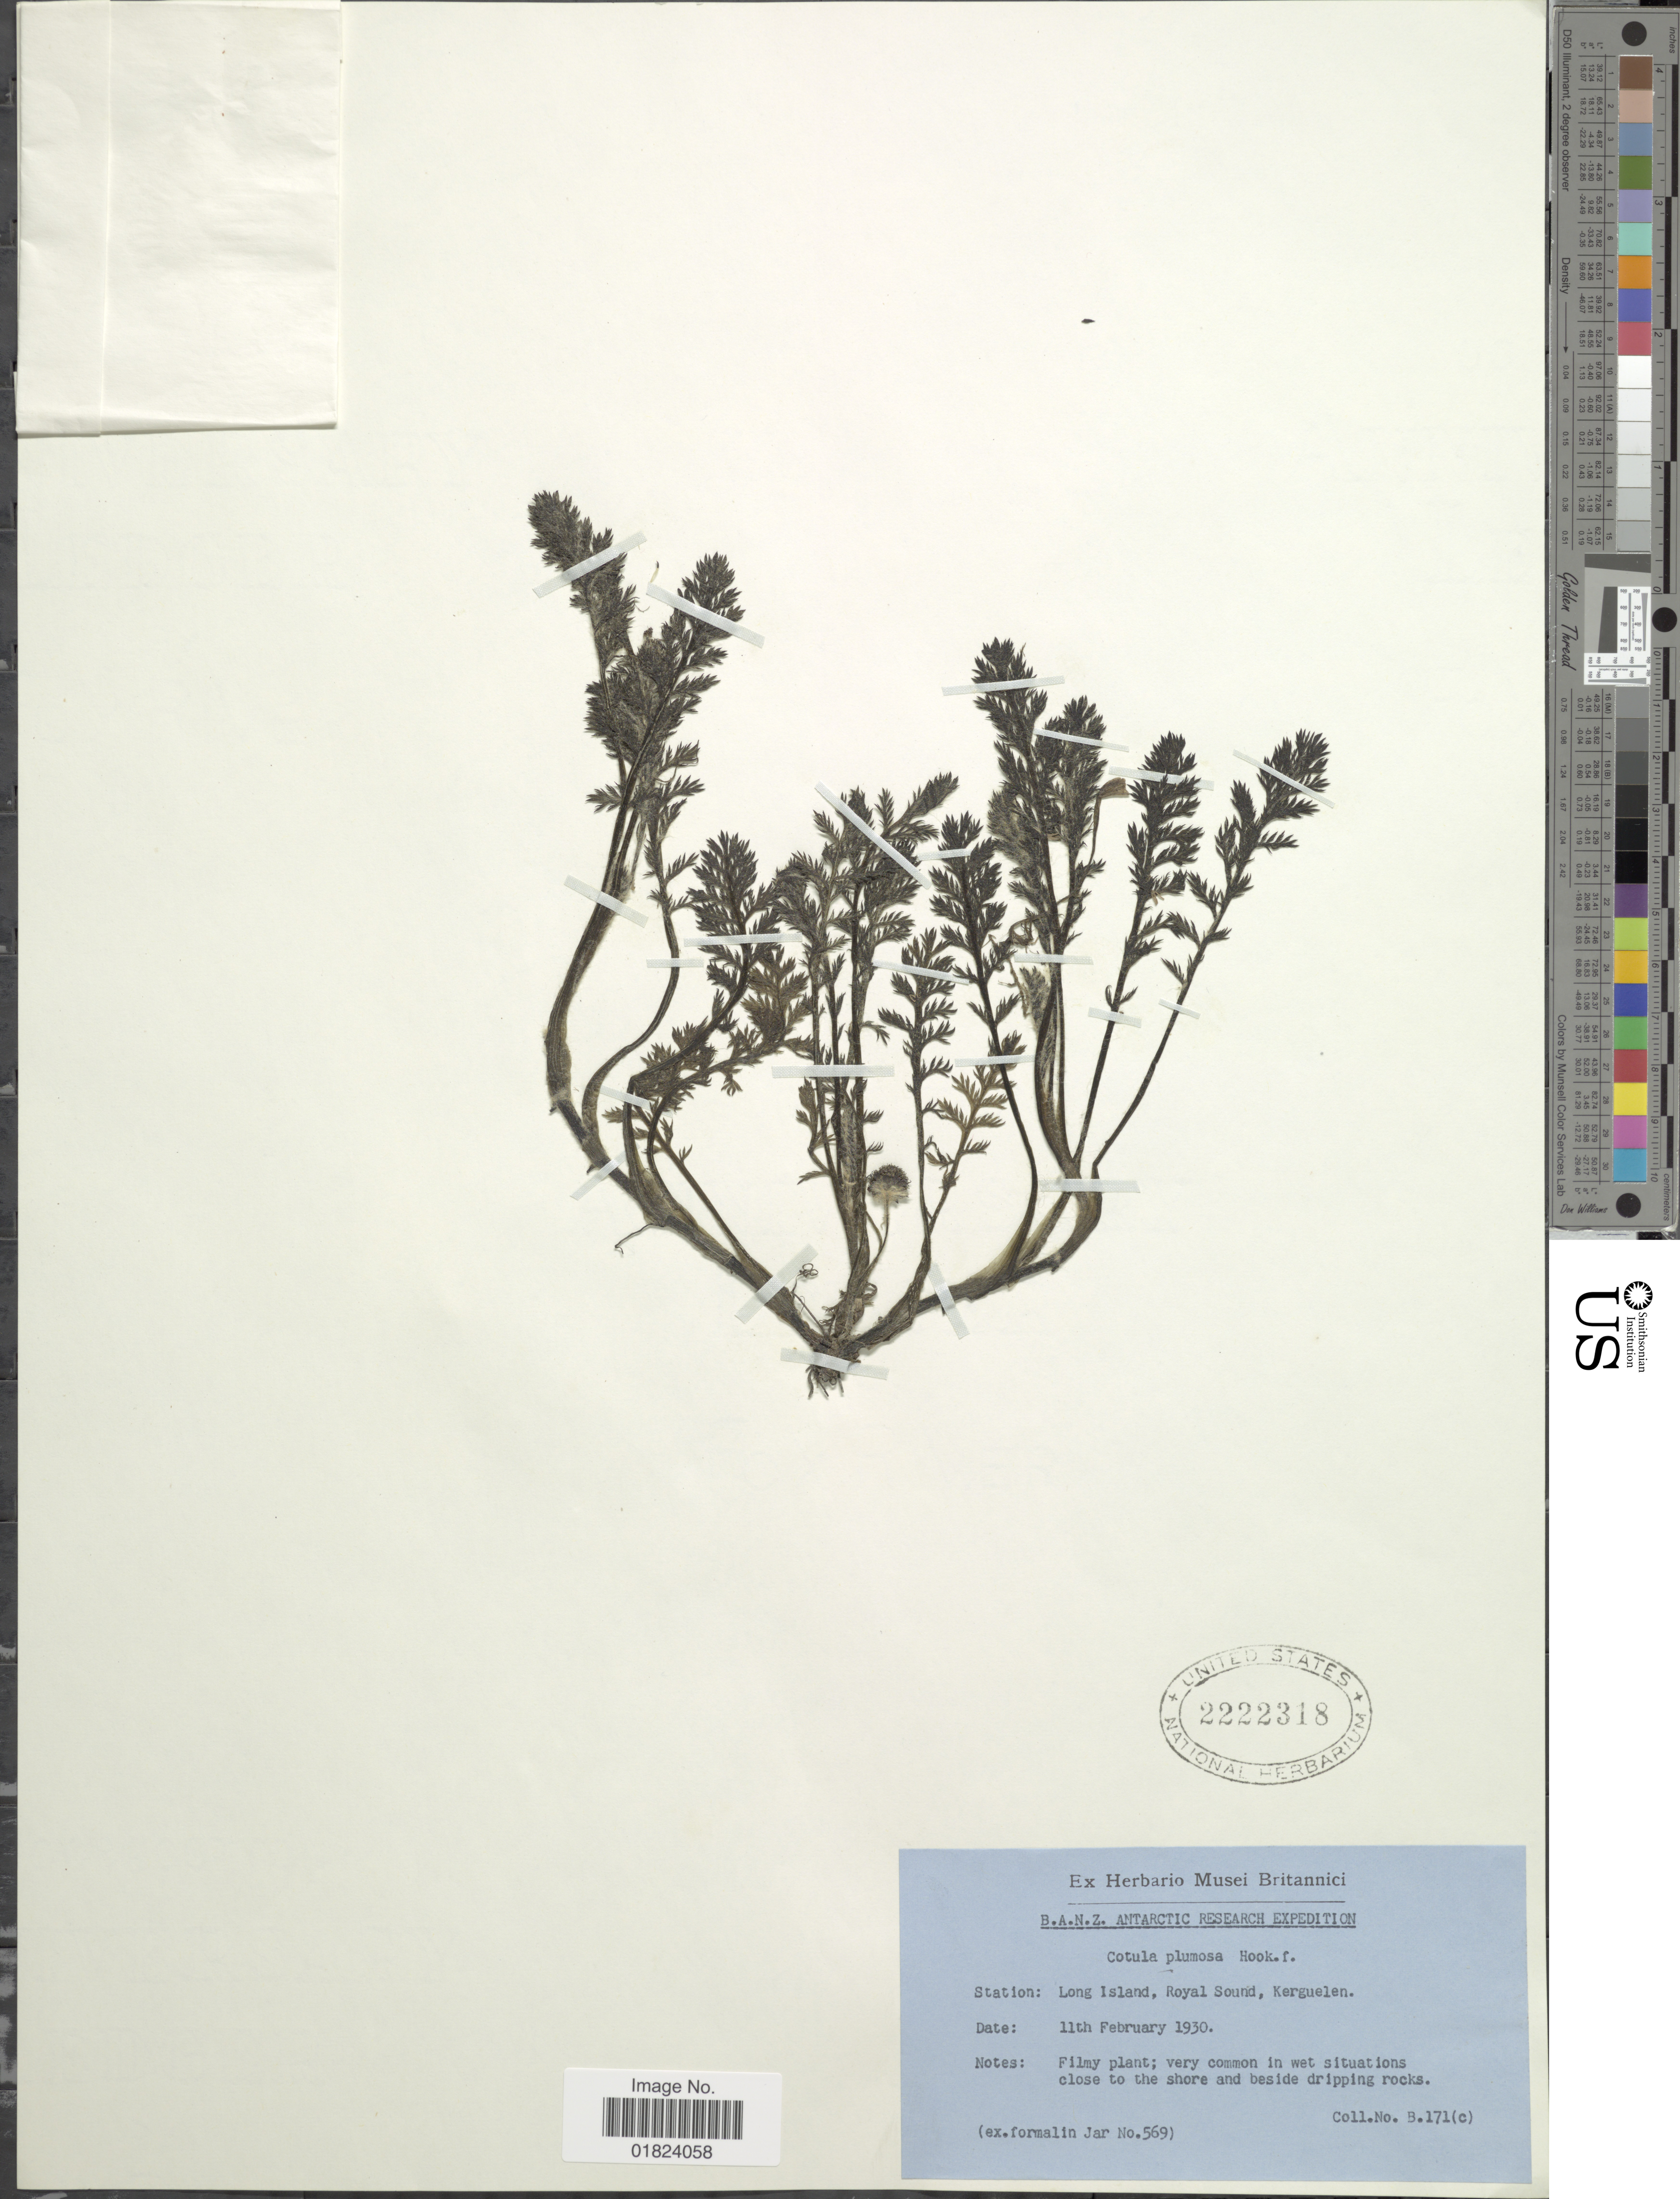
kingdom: Plantae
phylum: Tracheophyta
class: Magnoliopsida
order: Asterales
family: Asteraceae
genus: Cotula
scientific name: Cotula plumosa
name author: Hook. f.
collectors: B. A. N. Z. Antarctic Research Expedition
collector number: B. 171 (c)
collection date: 1930-02-11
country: French Southern Territories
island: Kerguelen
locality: Station: Long Island, Royal Sound, Kerguelen, very common in wet situations close to the shore and beside dripping rocks.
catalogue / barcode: US 2222318